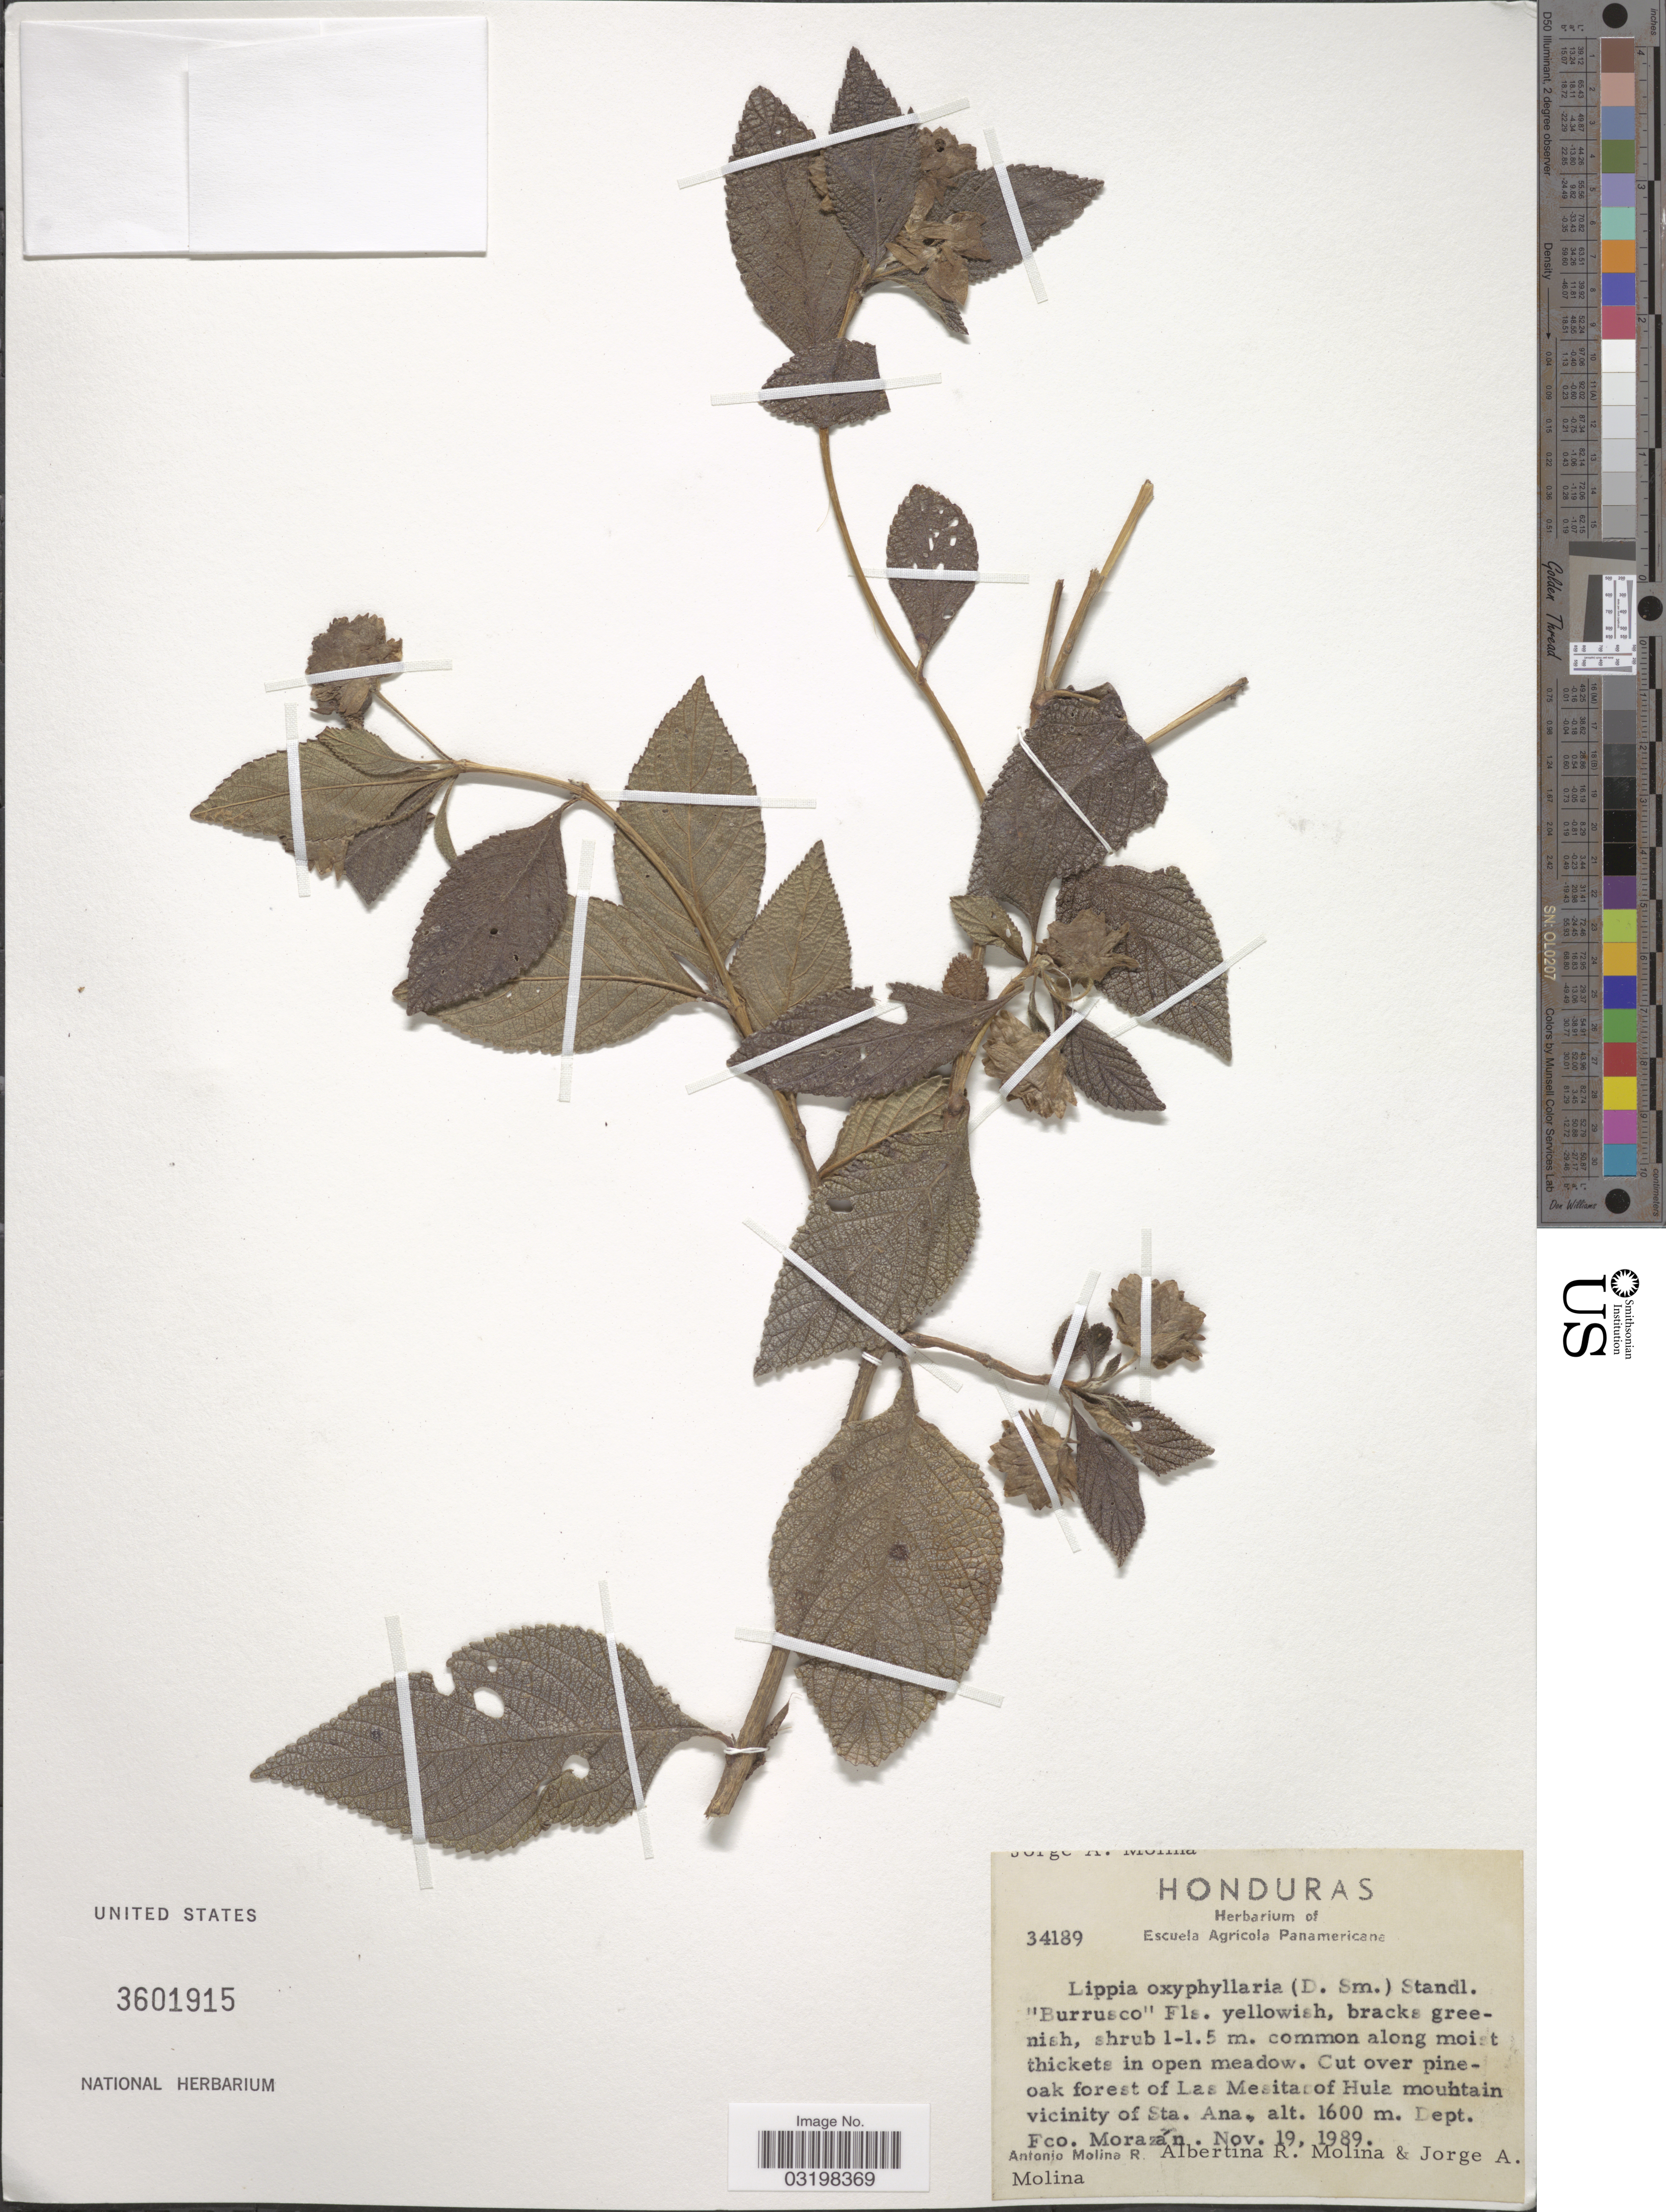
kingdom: Plantae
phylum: Tracheophyta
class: Magnoliopsida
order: Lamiales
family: Verbenaceae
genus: Lippia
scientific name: Lippia oxyphyllaria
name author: (Donn. Sm.) Standl.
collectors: A. Molina R., A. R. Molina & J. A. Molina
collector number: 34189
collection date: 1989-11-19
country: Honduras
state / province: Fco. Morazán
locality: Cut over pine-oak forest of Las Mesitas of Hula mountain vicinity of Sta. Ana. Dept. Fco. Morazán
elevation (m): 1600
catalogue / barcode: US 3601915